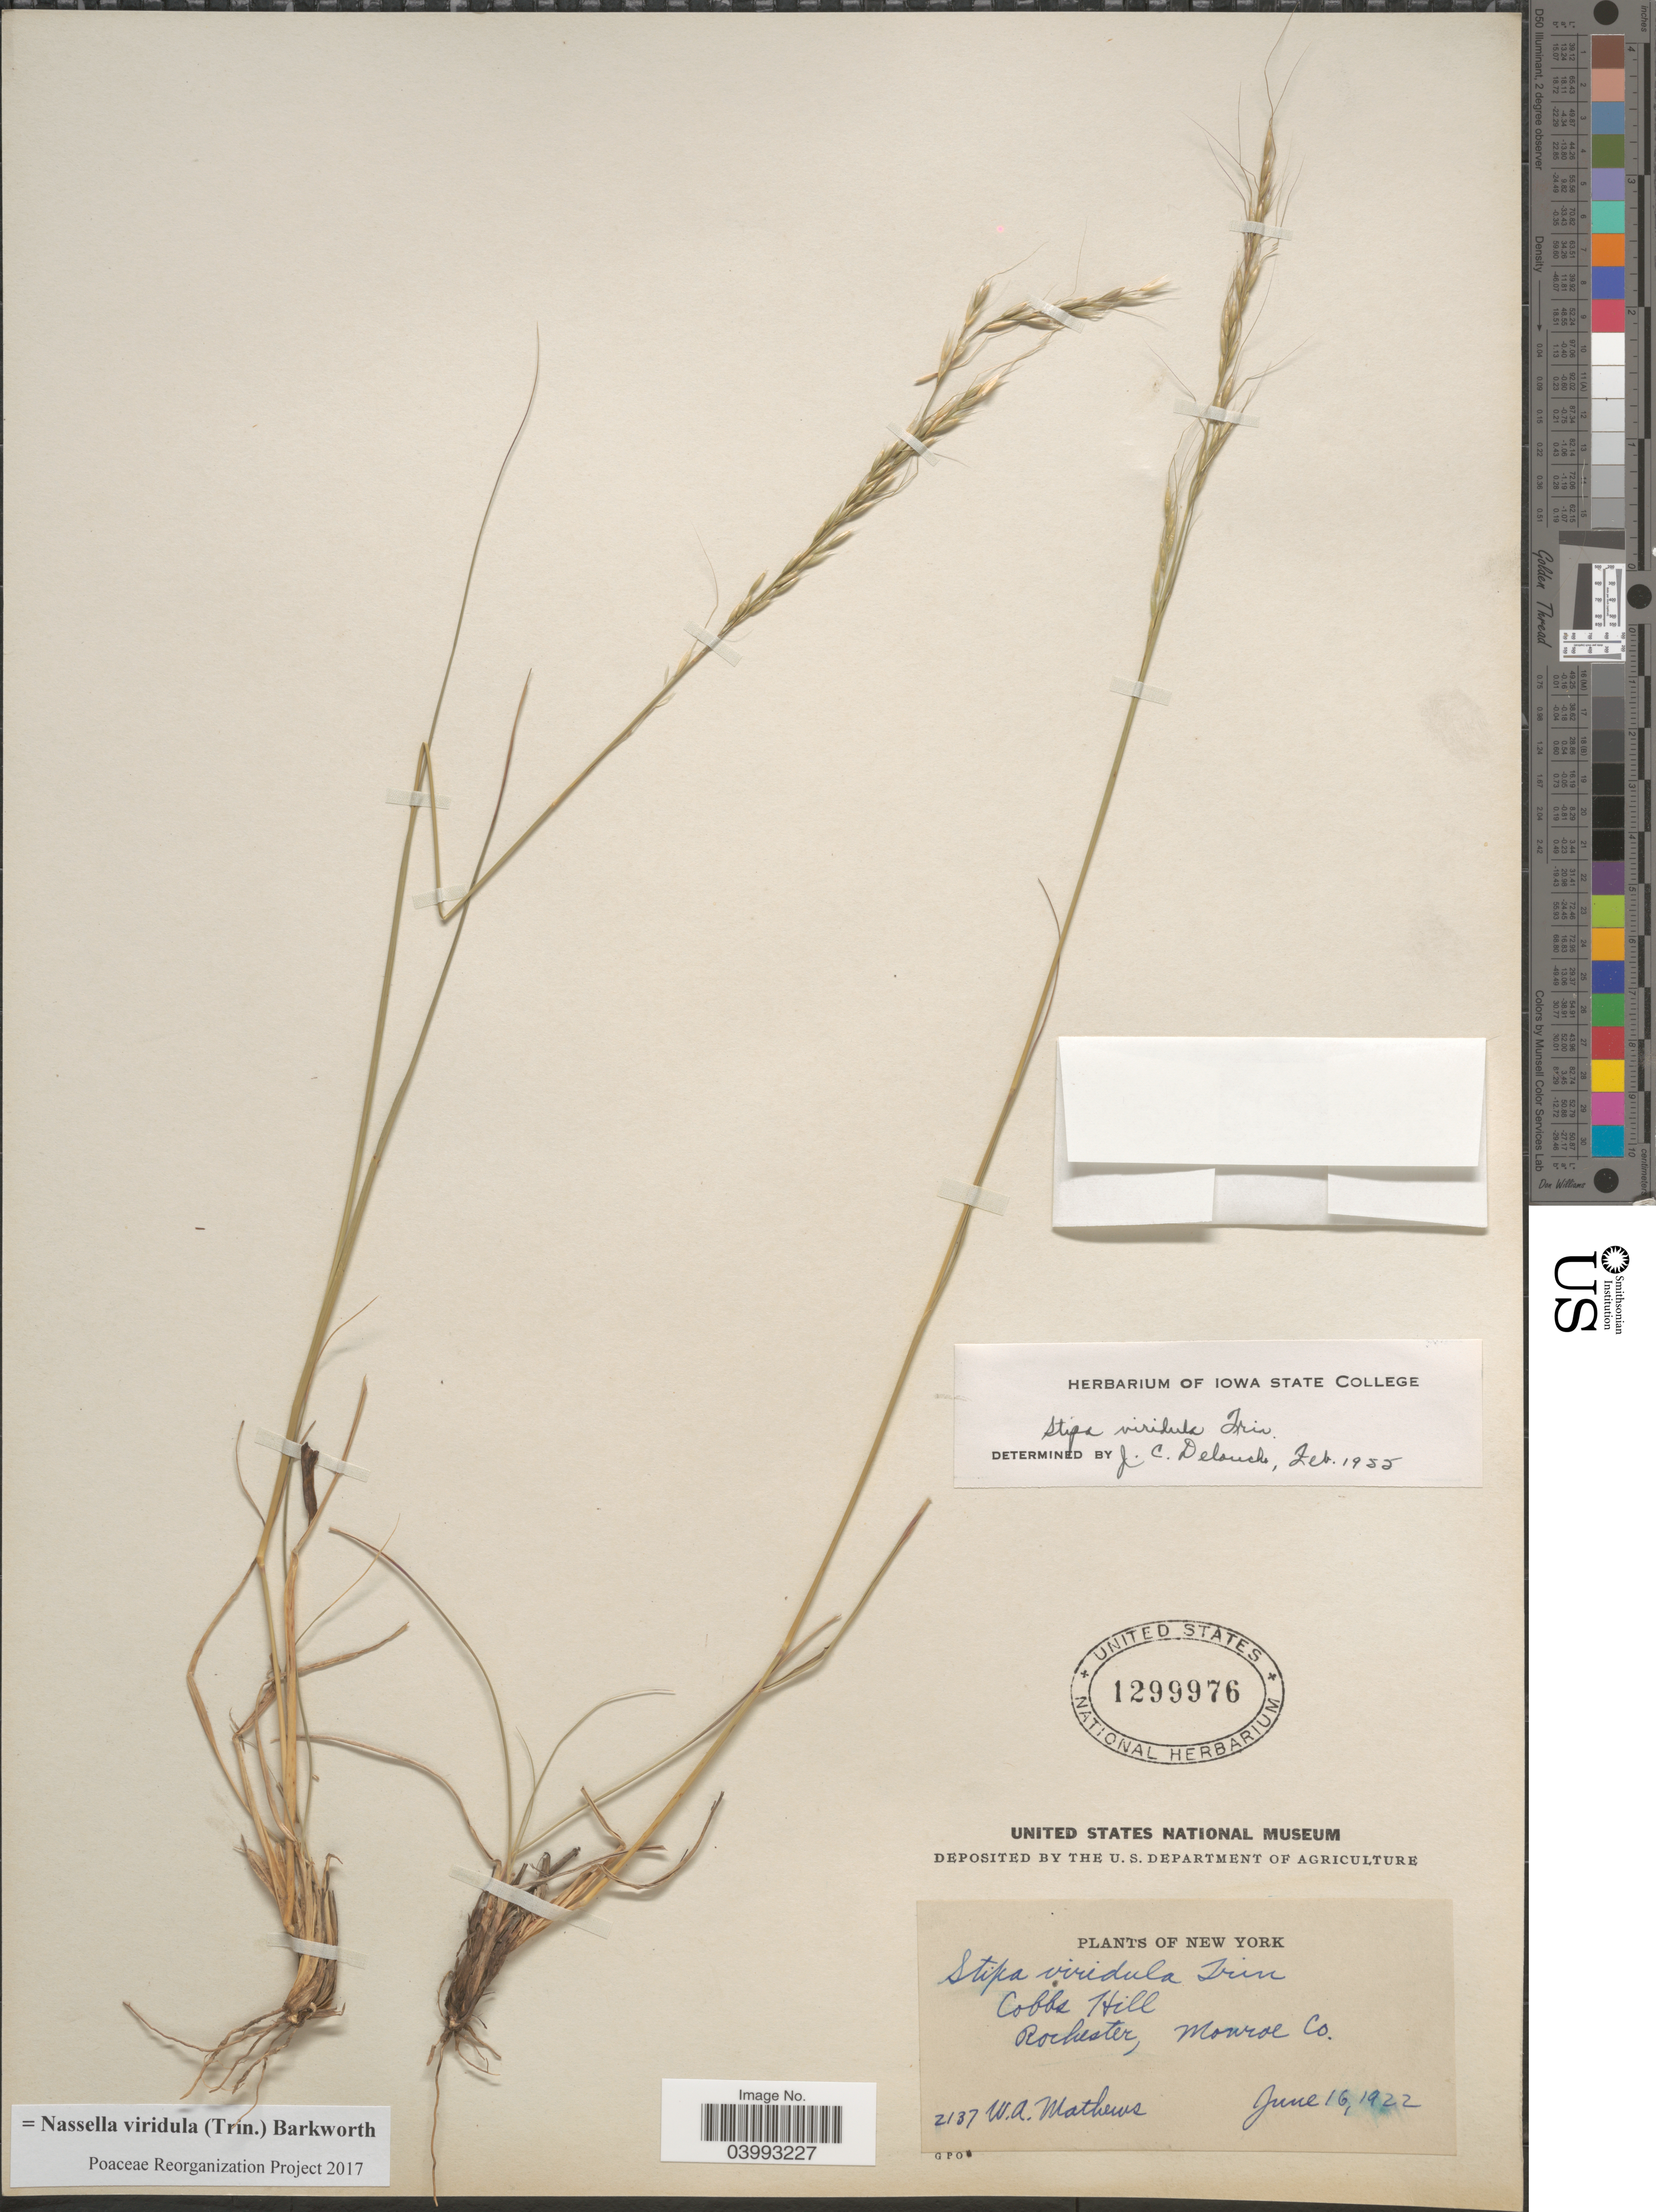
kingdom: Plantae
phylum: Tracheophyta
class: Liliopsida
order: Poales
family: Poaceae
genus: Nassella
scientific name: Nassella viridula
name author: (Trin.) Barkworth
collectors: W. Mathews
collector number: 2137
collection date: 1922-06-16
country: United States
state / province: New York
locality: Cobbs Hill. Rochester, Monroe Co.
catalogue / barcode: US 1299976